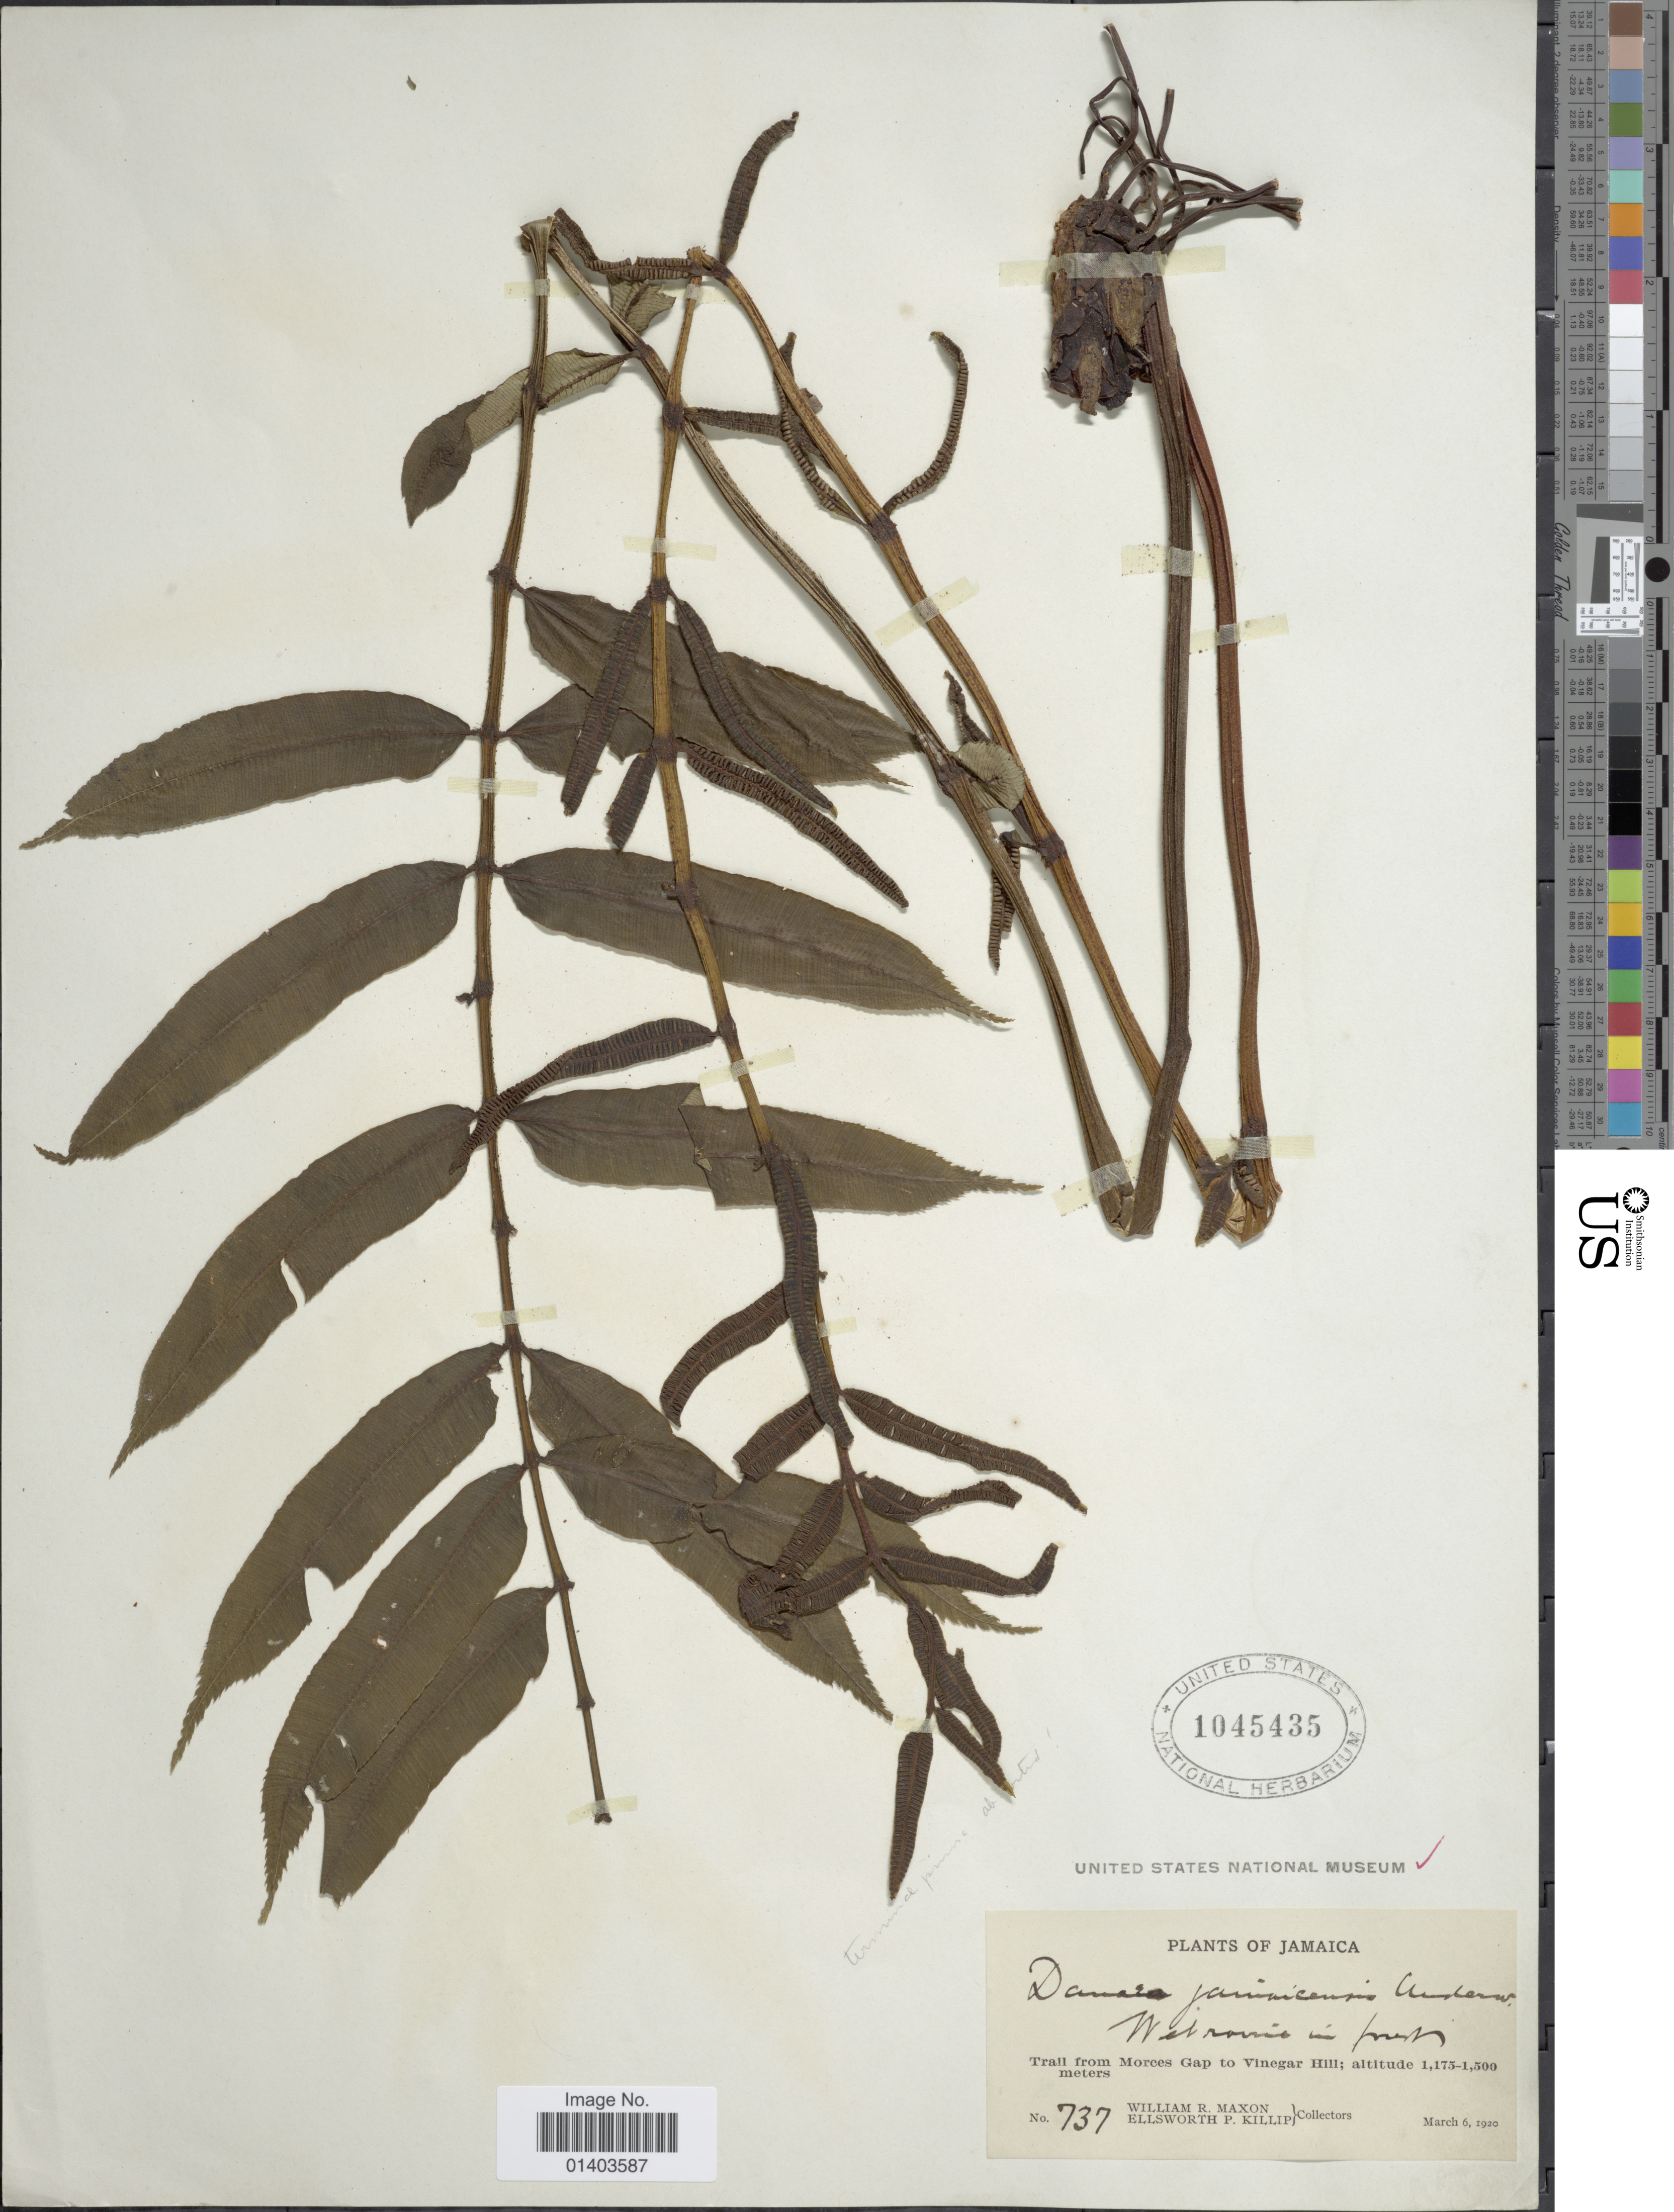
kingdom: Plantae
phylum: Tracheophyta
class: Polypodiopsida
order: Marattiales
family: Marattiaceae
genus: Danaea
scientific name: Danaea x wrightii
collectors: W. R. Maxon & E. P. Killip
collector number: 737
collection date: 1920-03-06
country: Jamaica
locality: Trail from Morces Gap to Vinegar Hill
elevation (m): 1175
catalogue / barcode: US 1045435